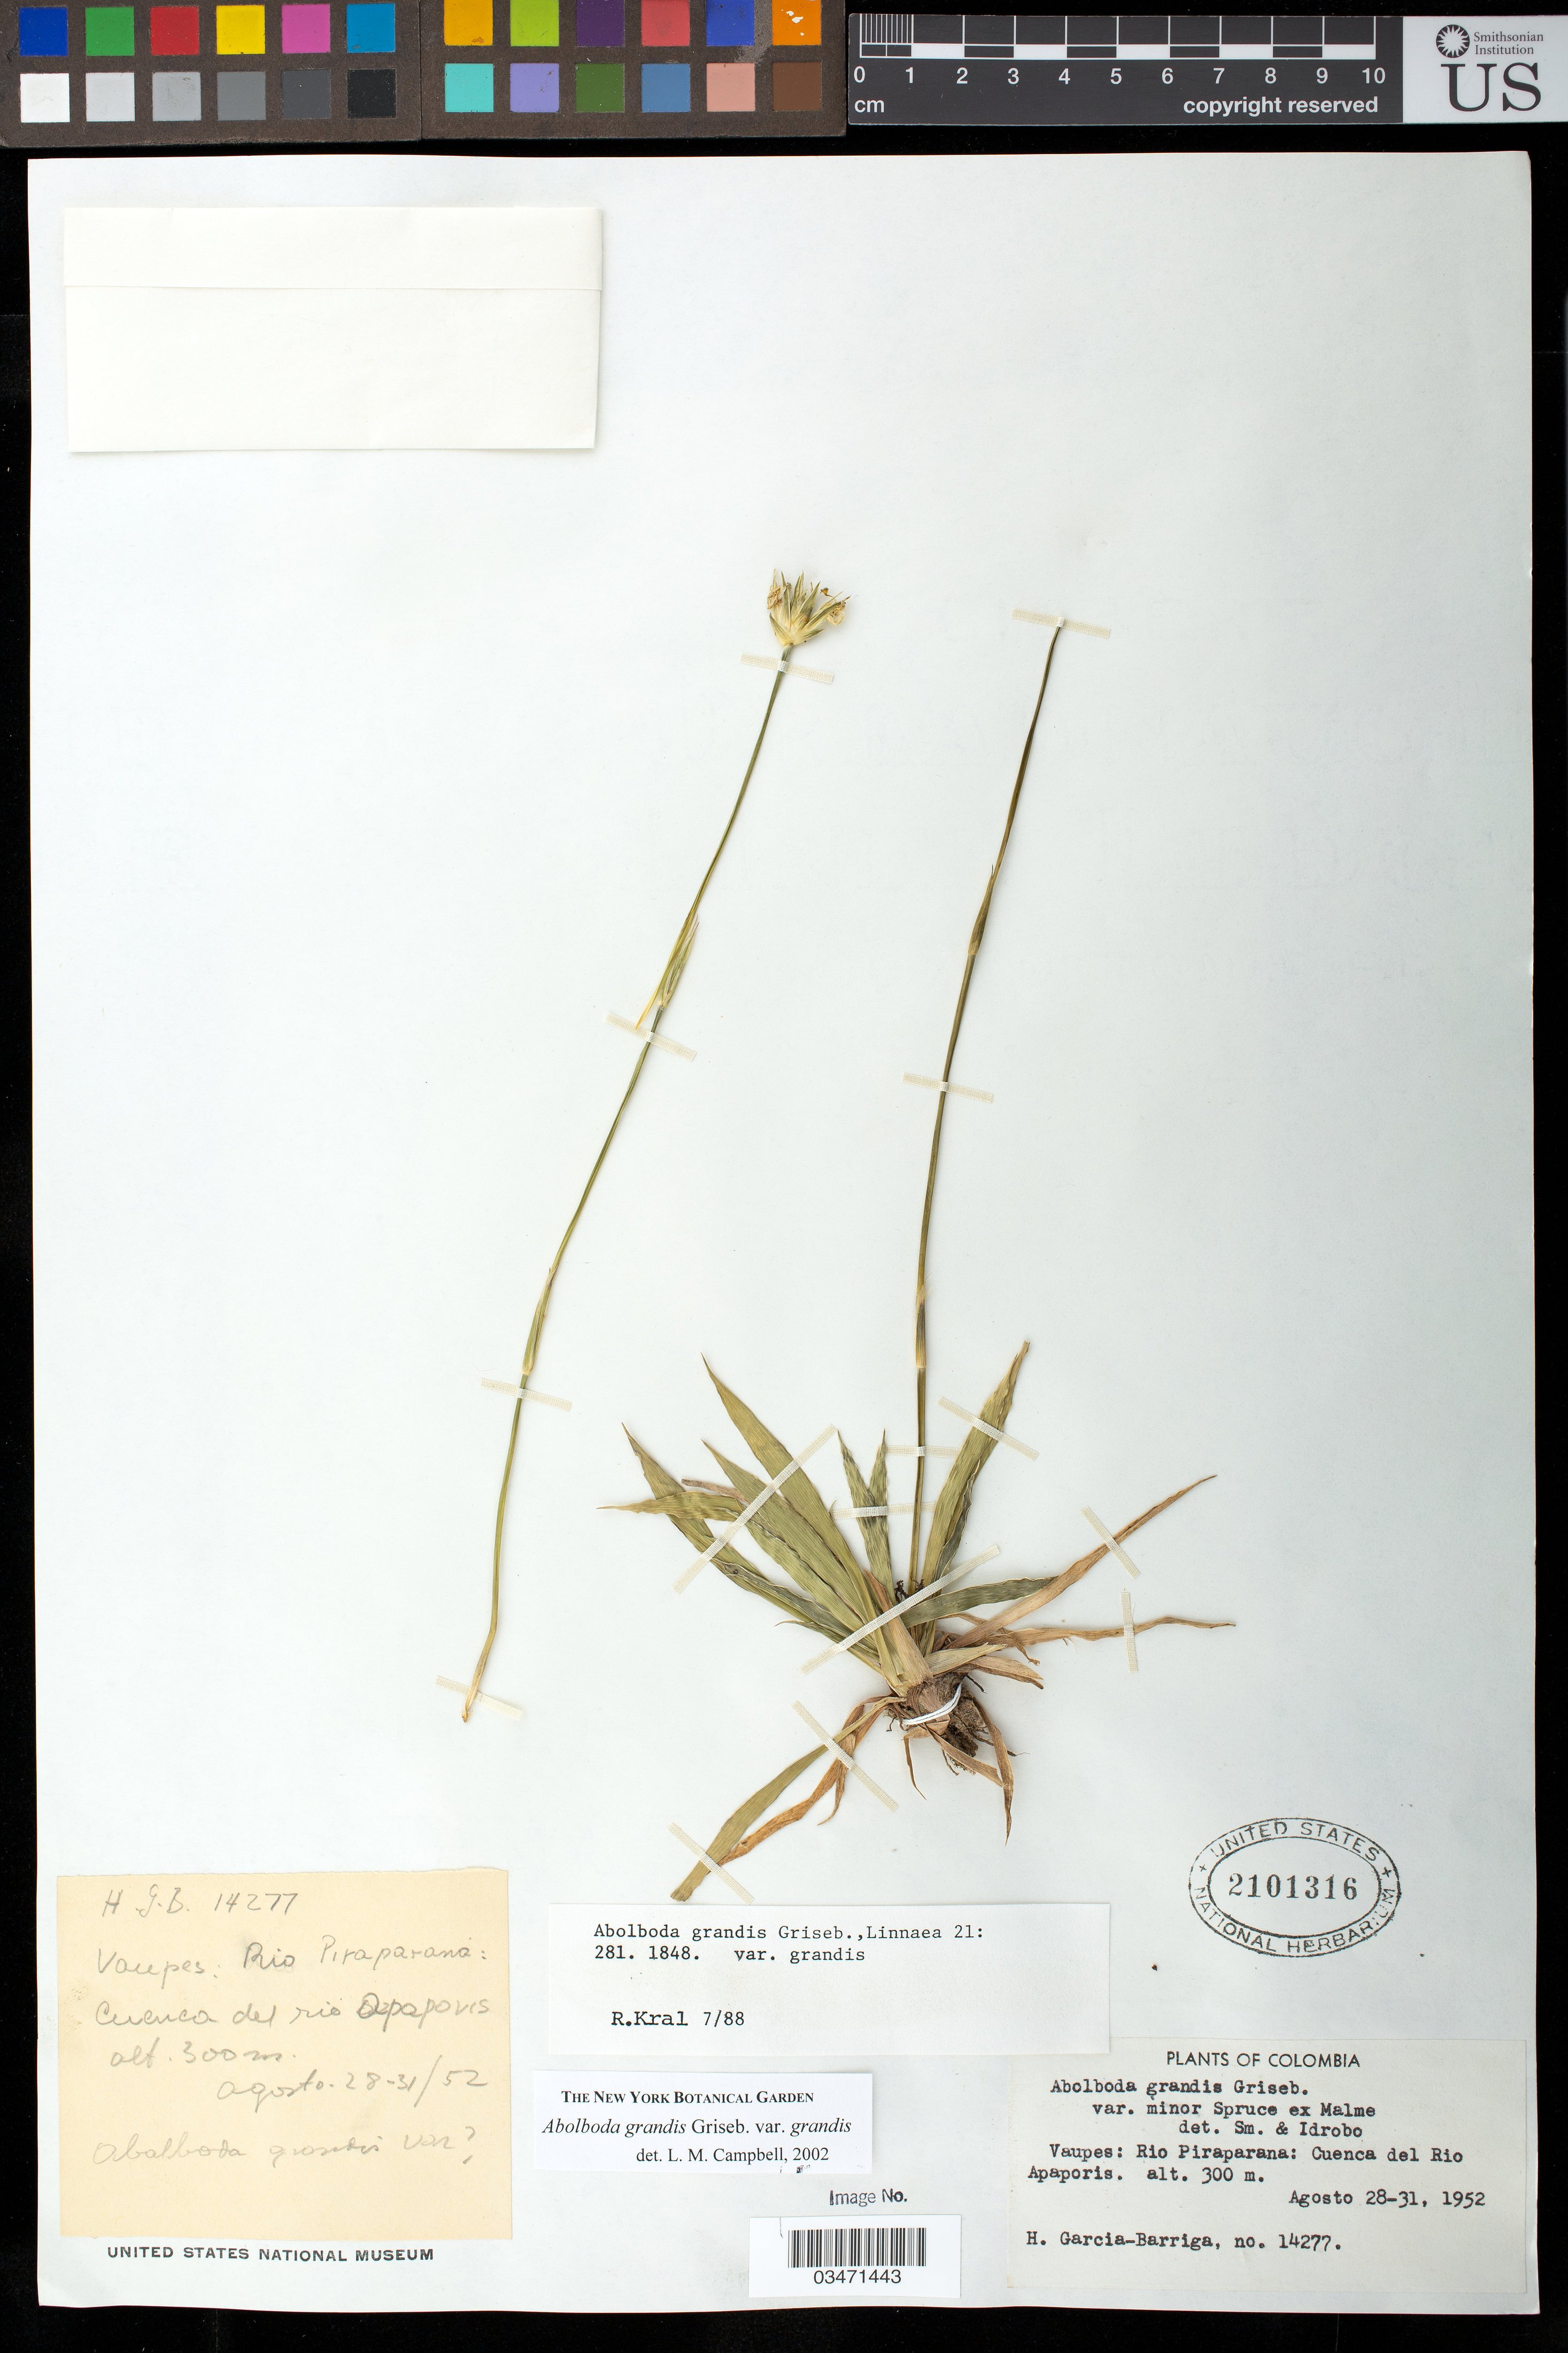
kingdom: Plantae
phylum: Tracheophyta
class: Liliopsida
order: Poales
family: Xyridaceae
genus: Abolboda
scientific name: Abolboda grandis var. grandis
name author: Griseb.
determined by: Campbell, L. M.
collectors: H. García Barriga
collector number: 14277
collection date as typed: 28 Aug 1952 to 31 Aug 1952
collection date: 1952-08-28/1952-08-31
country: Colombia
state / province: Vaupés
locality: Rio Piraparana; Cuenca del Rio Apaporis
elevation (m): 300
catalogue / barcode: US 2101316